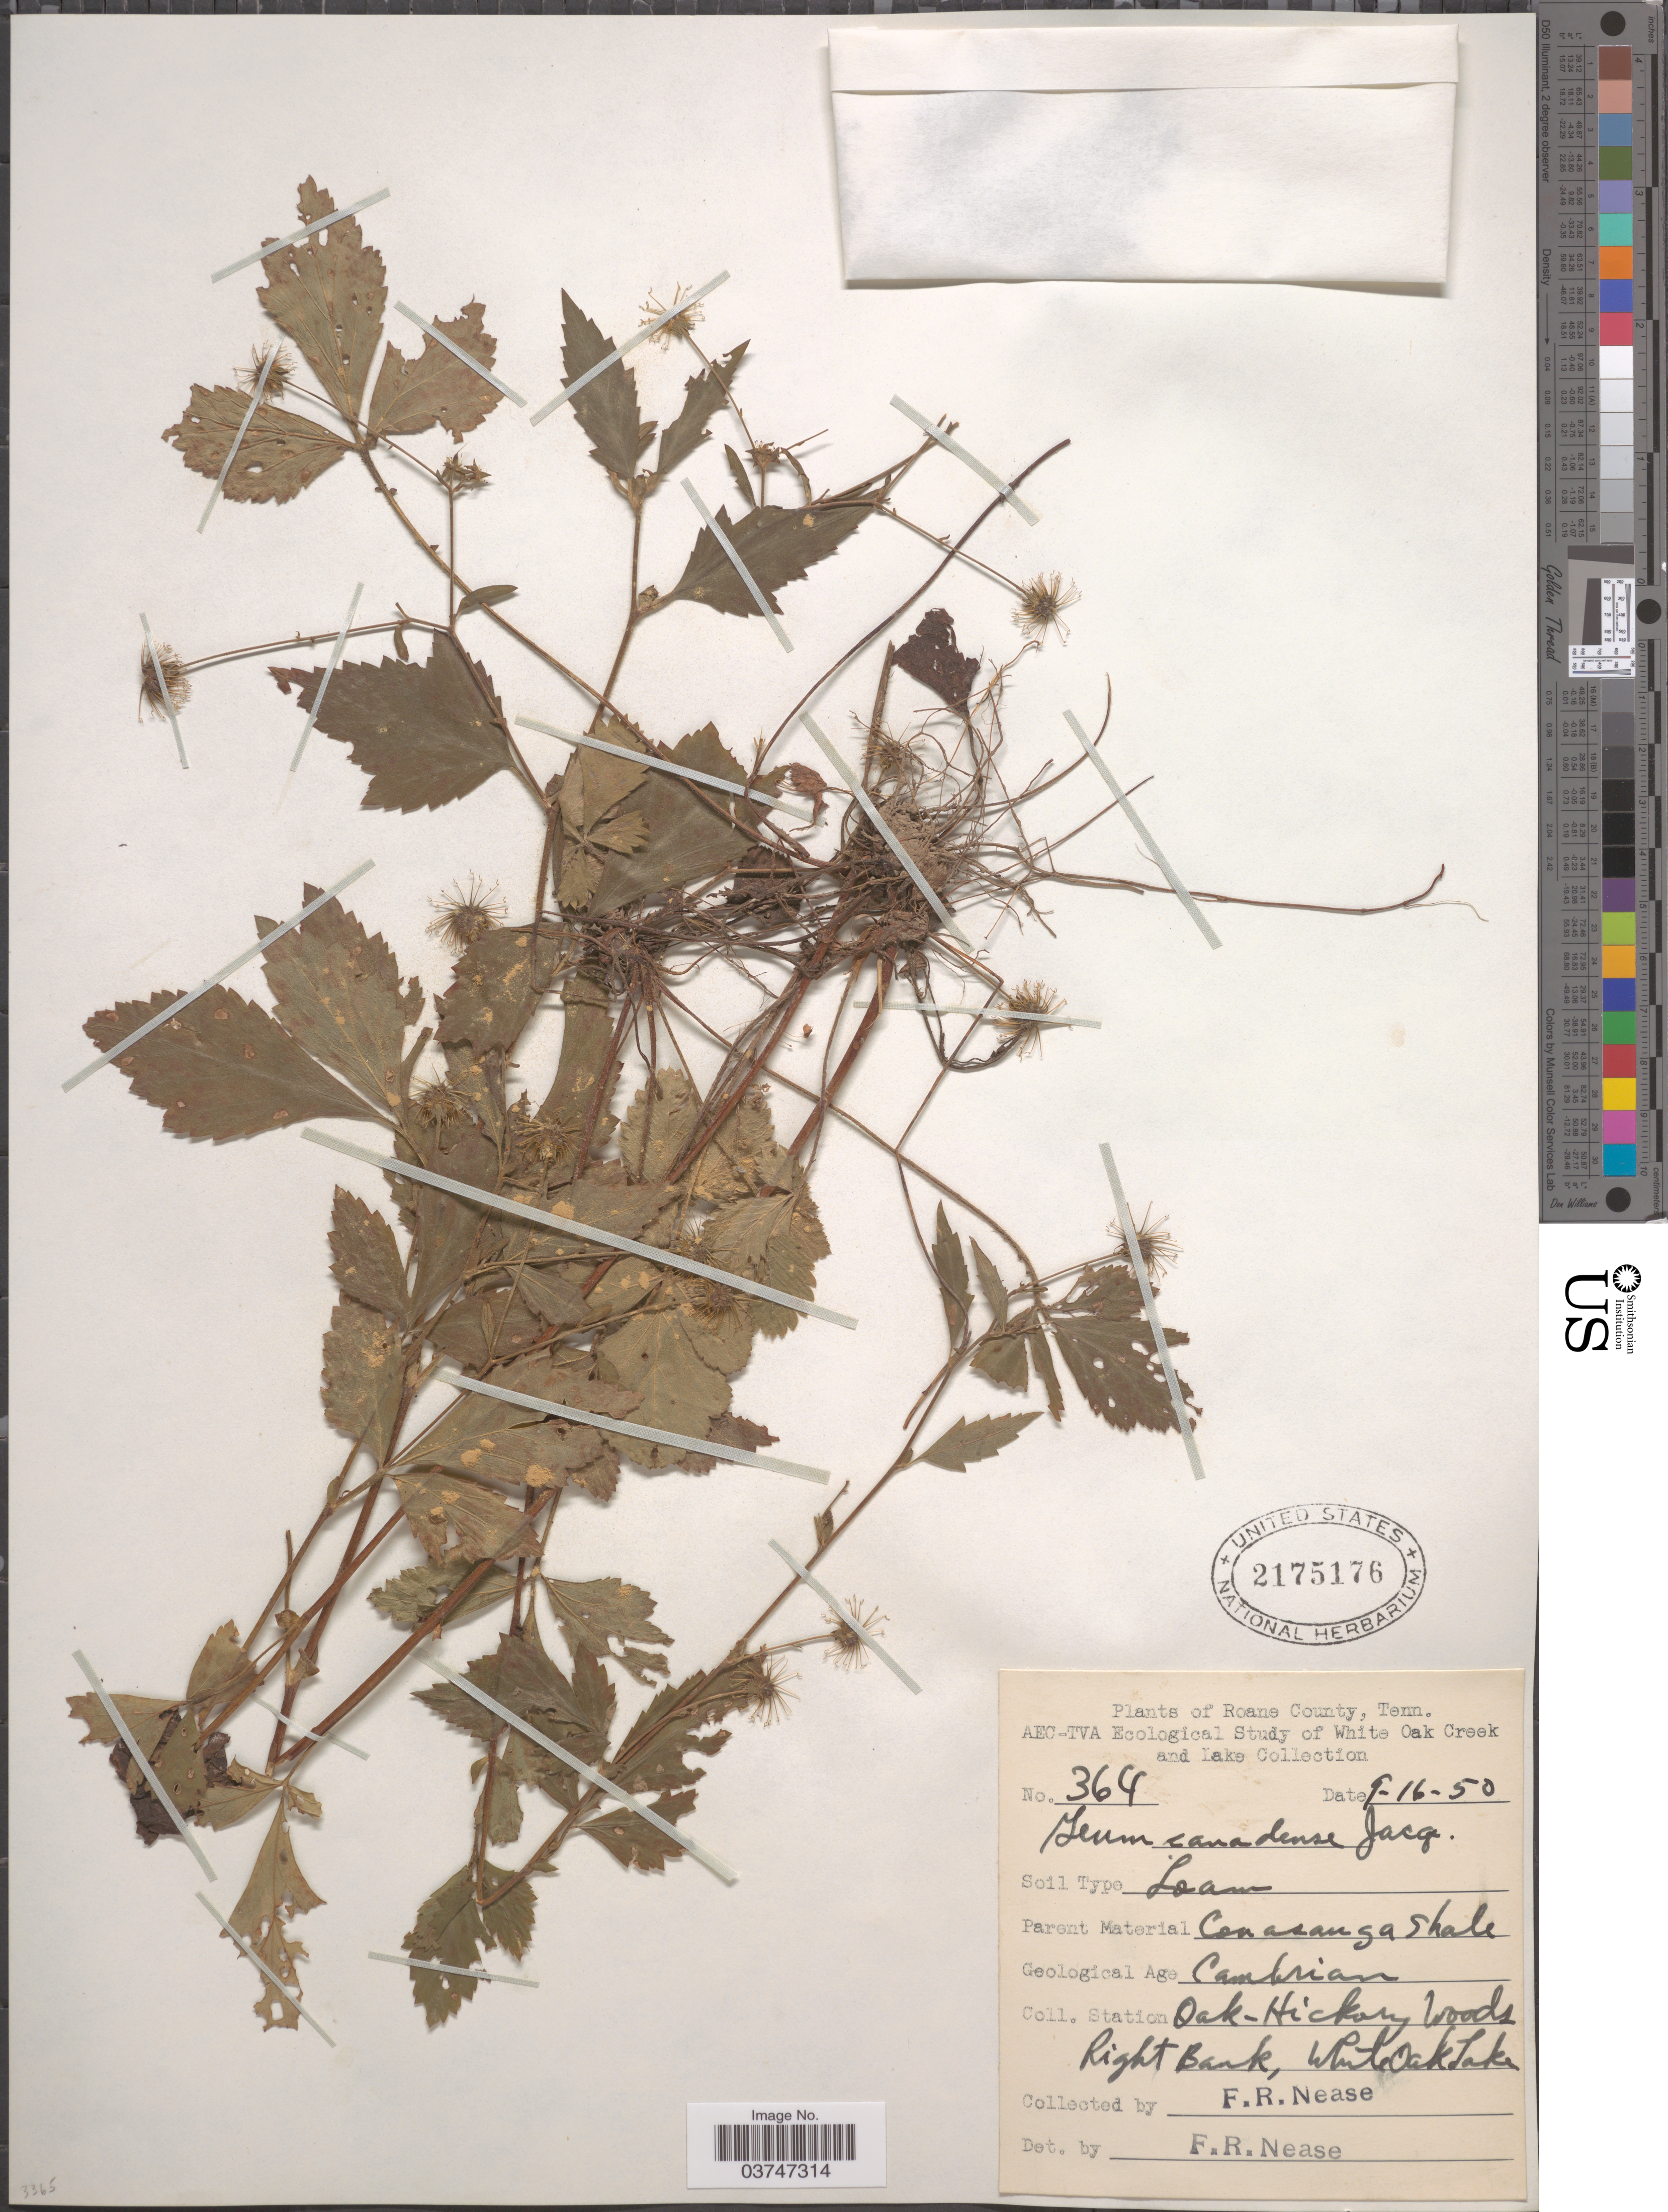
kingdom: Plantae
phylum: Tracheophyta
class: Magnoliopsida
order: Rosales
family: Rosaceae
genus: Geum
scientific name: Geum canadense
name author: Jacq.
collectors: F. Nease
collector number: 364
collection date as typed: Transcribed d/m/y: 16/9/50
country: United States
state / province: Tennessee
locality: Roane County. Oak-Hickary, Woods Right Bank, White Oak Lake.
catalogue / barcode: US 2175176